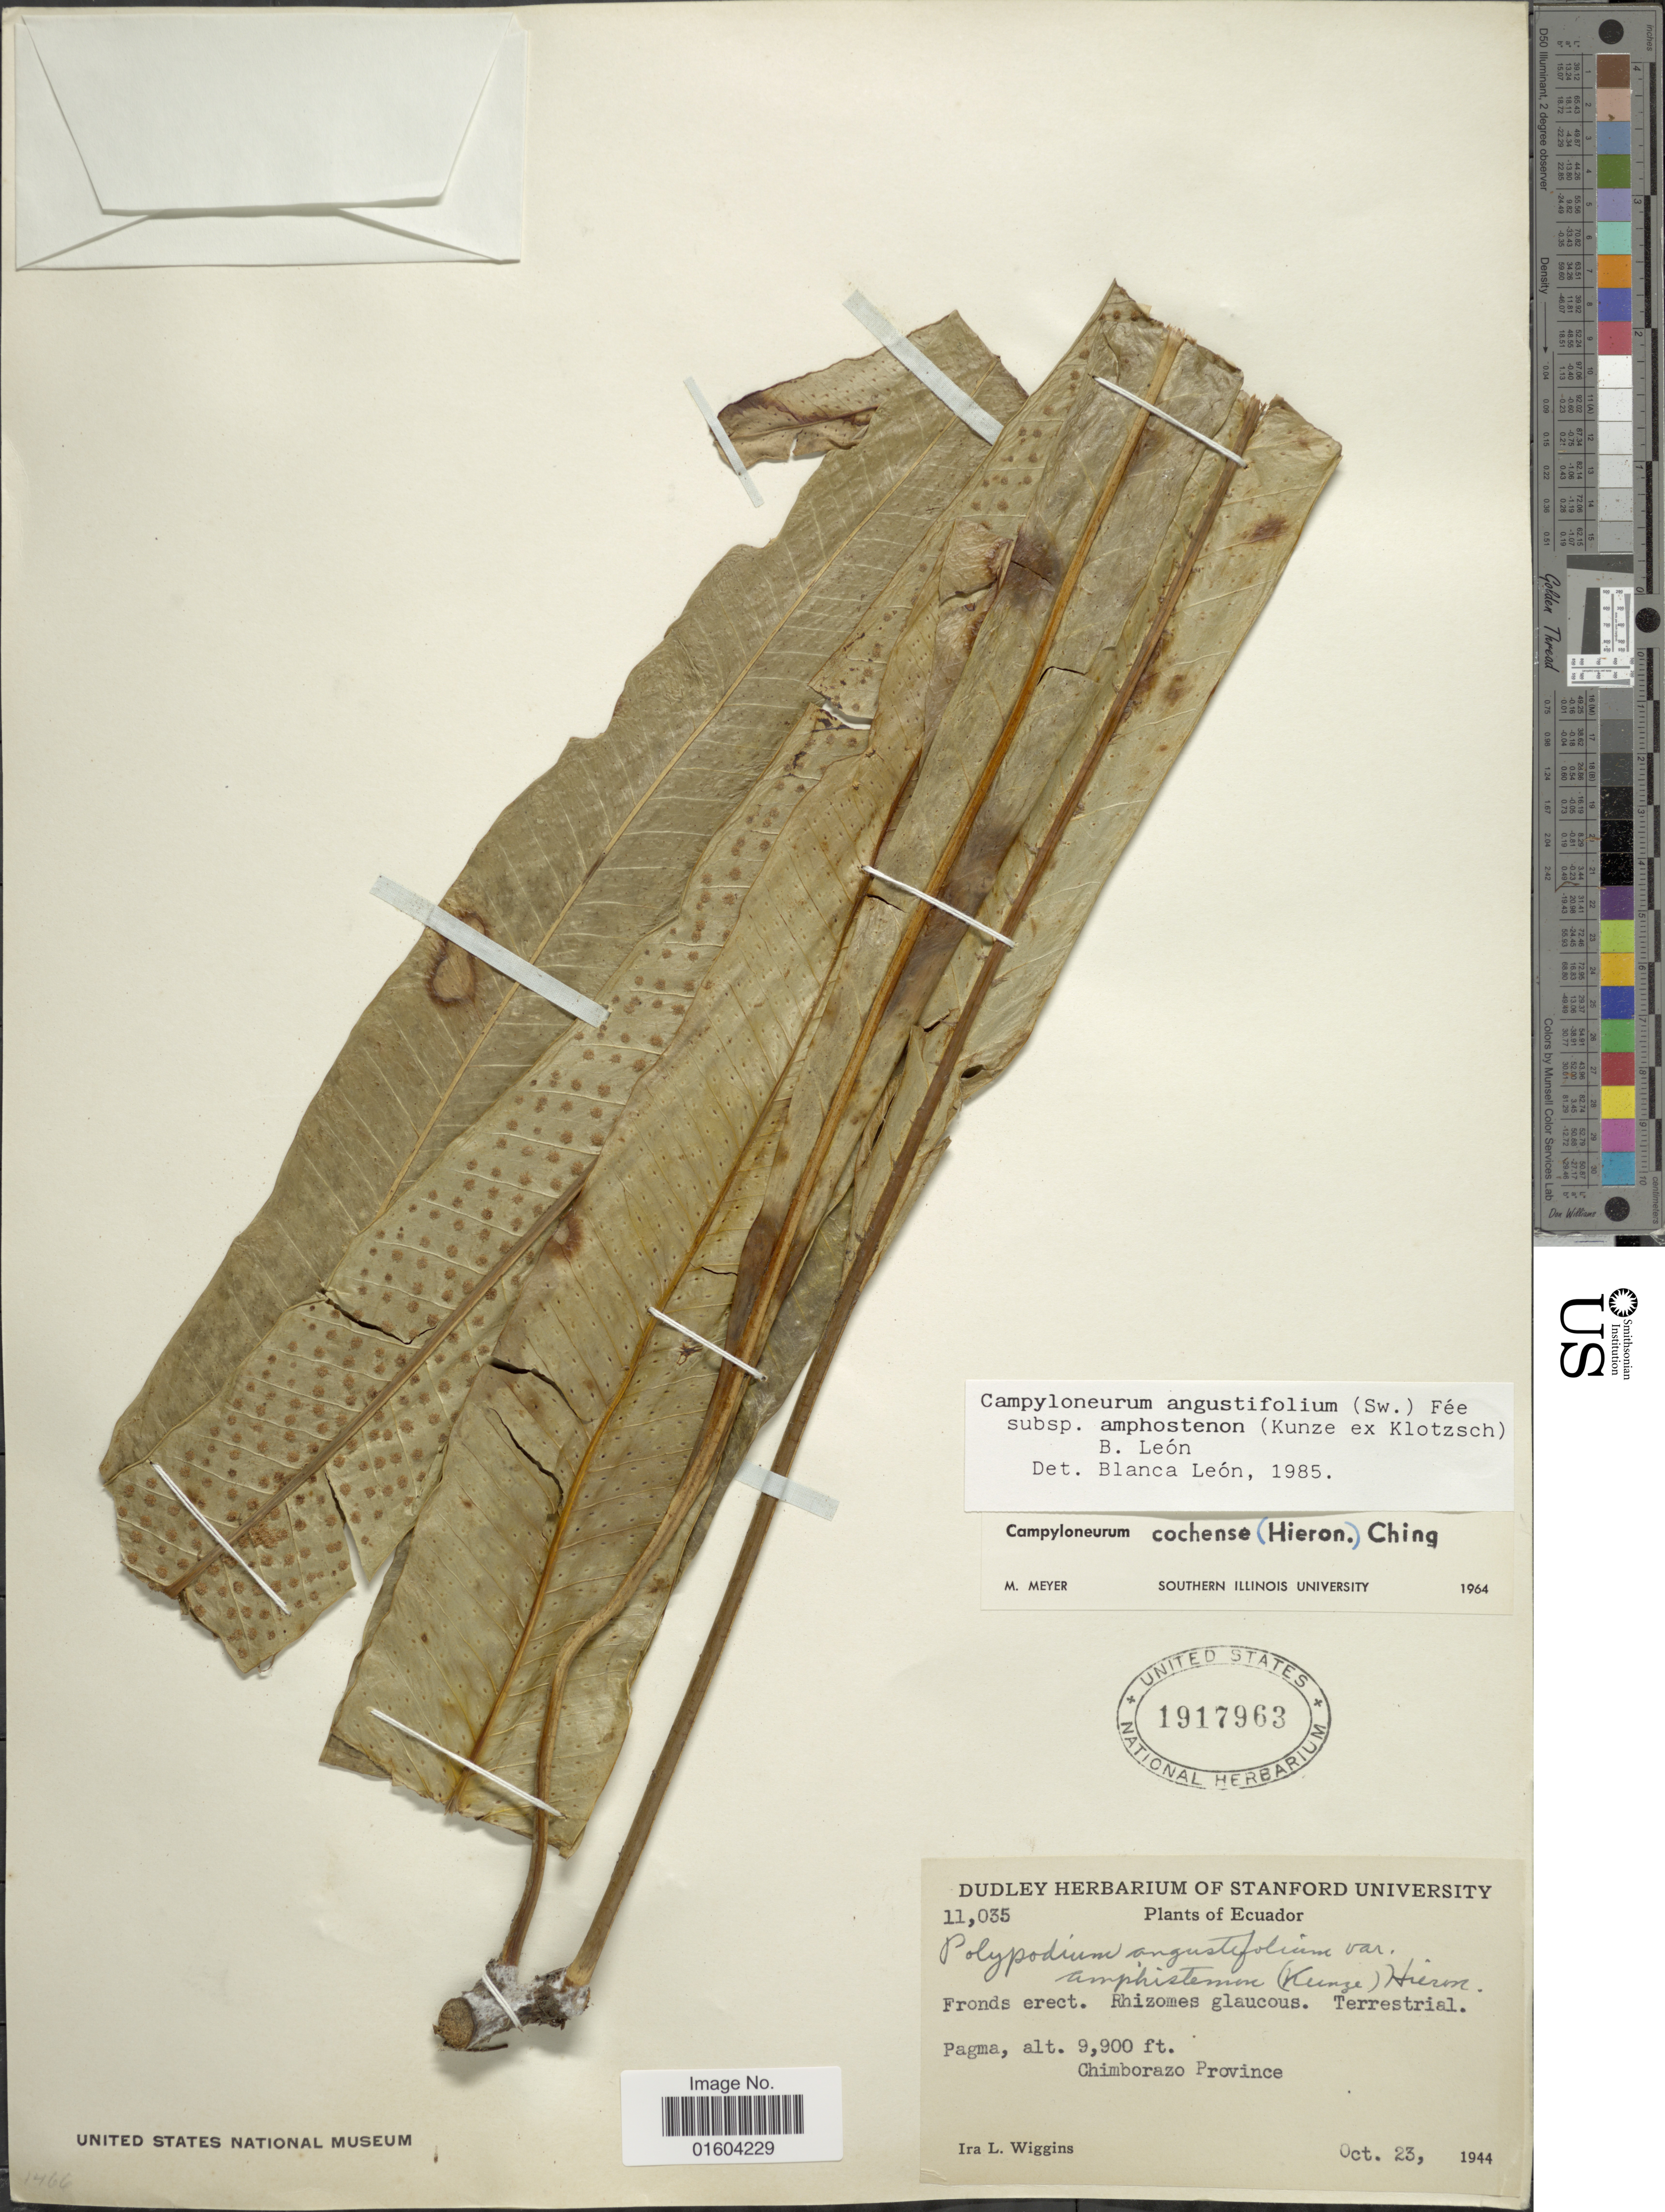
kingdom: Plantae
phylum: Tracheophyta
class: Polypodiopsida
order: Polypodiales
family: Polypodiaceae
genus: Campyloneurum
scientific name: Campyloneurum cochense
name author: (Hieron.) Ching & Farw.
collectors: I. L. Wiggins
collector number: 11035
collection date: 1944-10-23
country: Ecuador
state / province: Chimborazo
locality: Ecuador. Pagma, Chimborazao Province.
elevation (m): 3018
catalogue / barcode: US 1917963